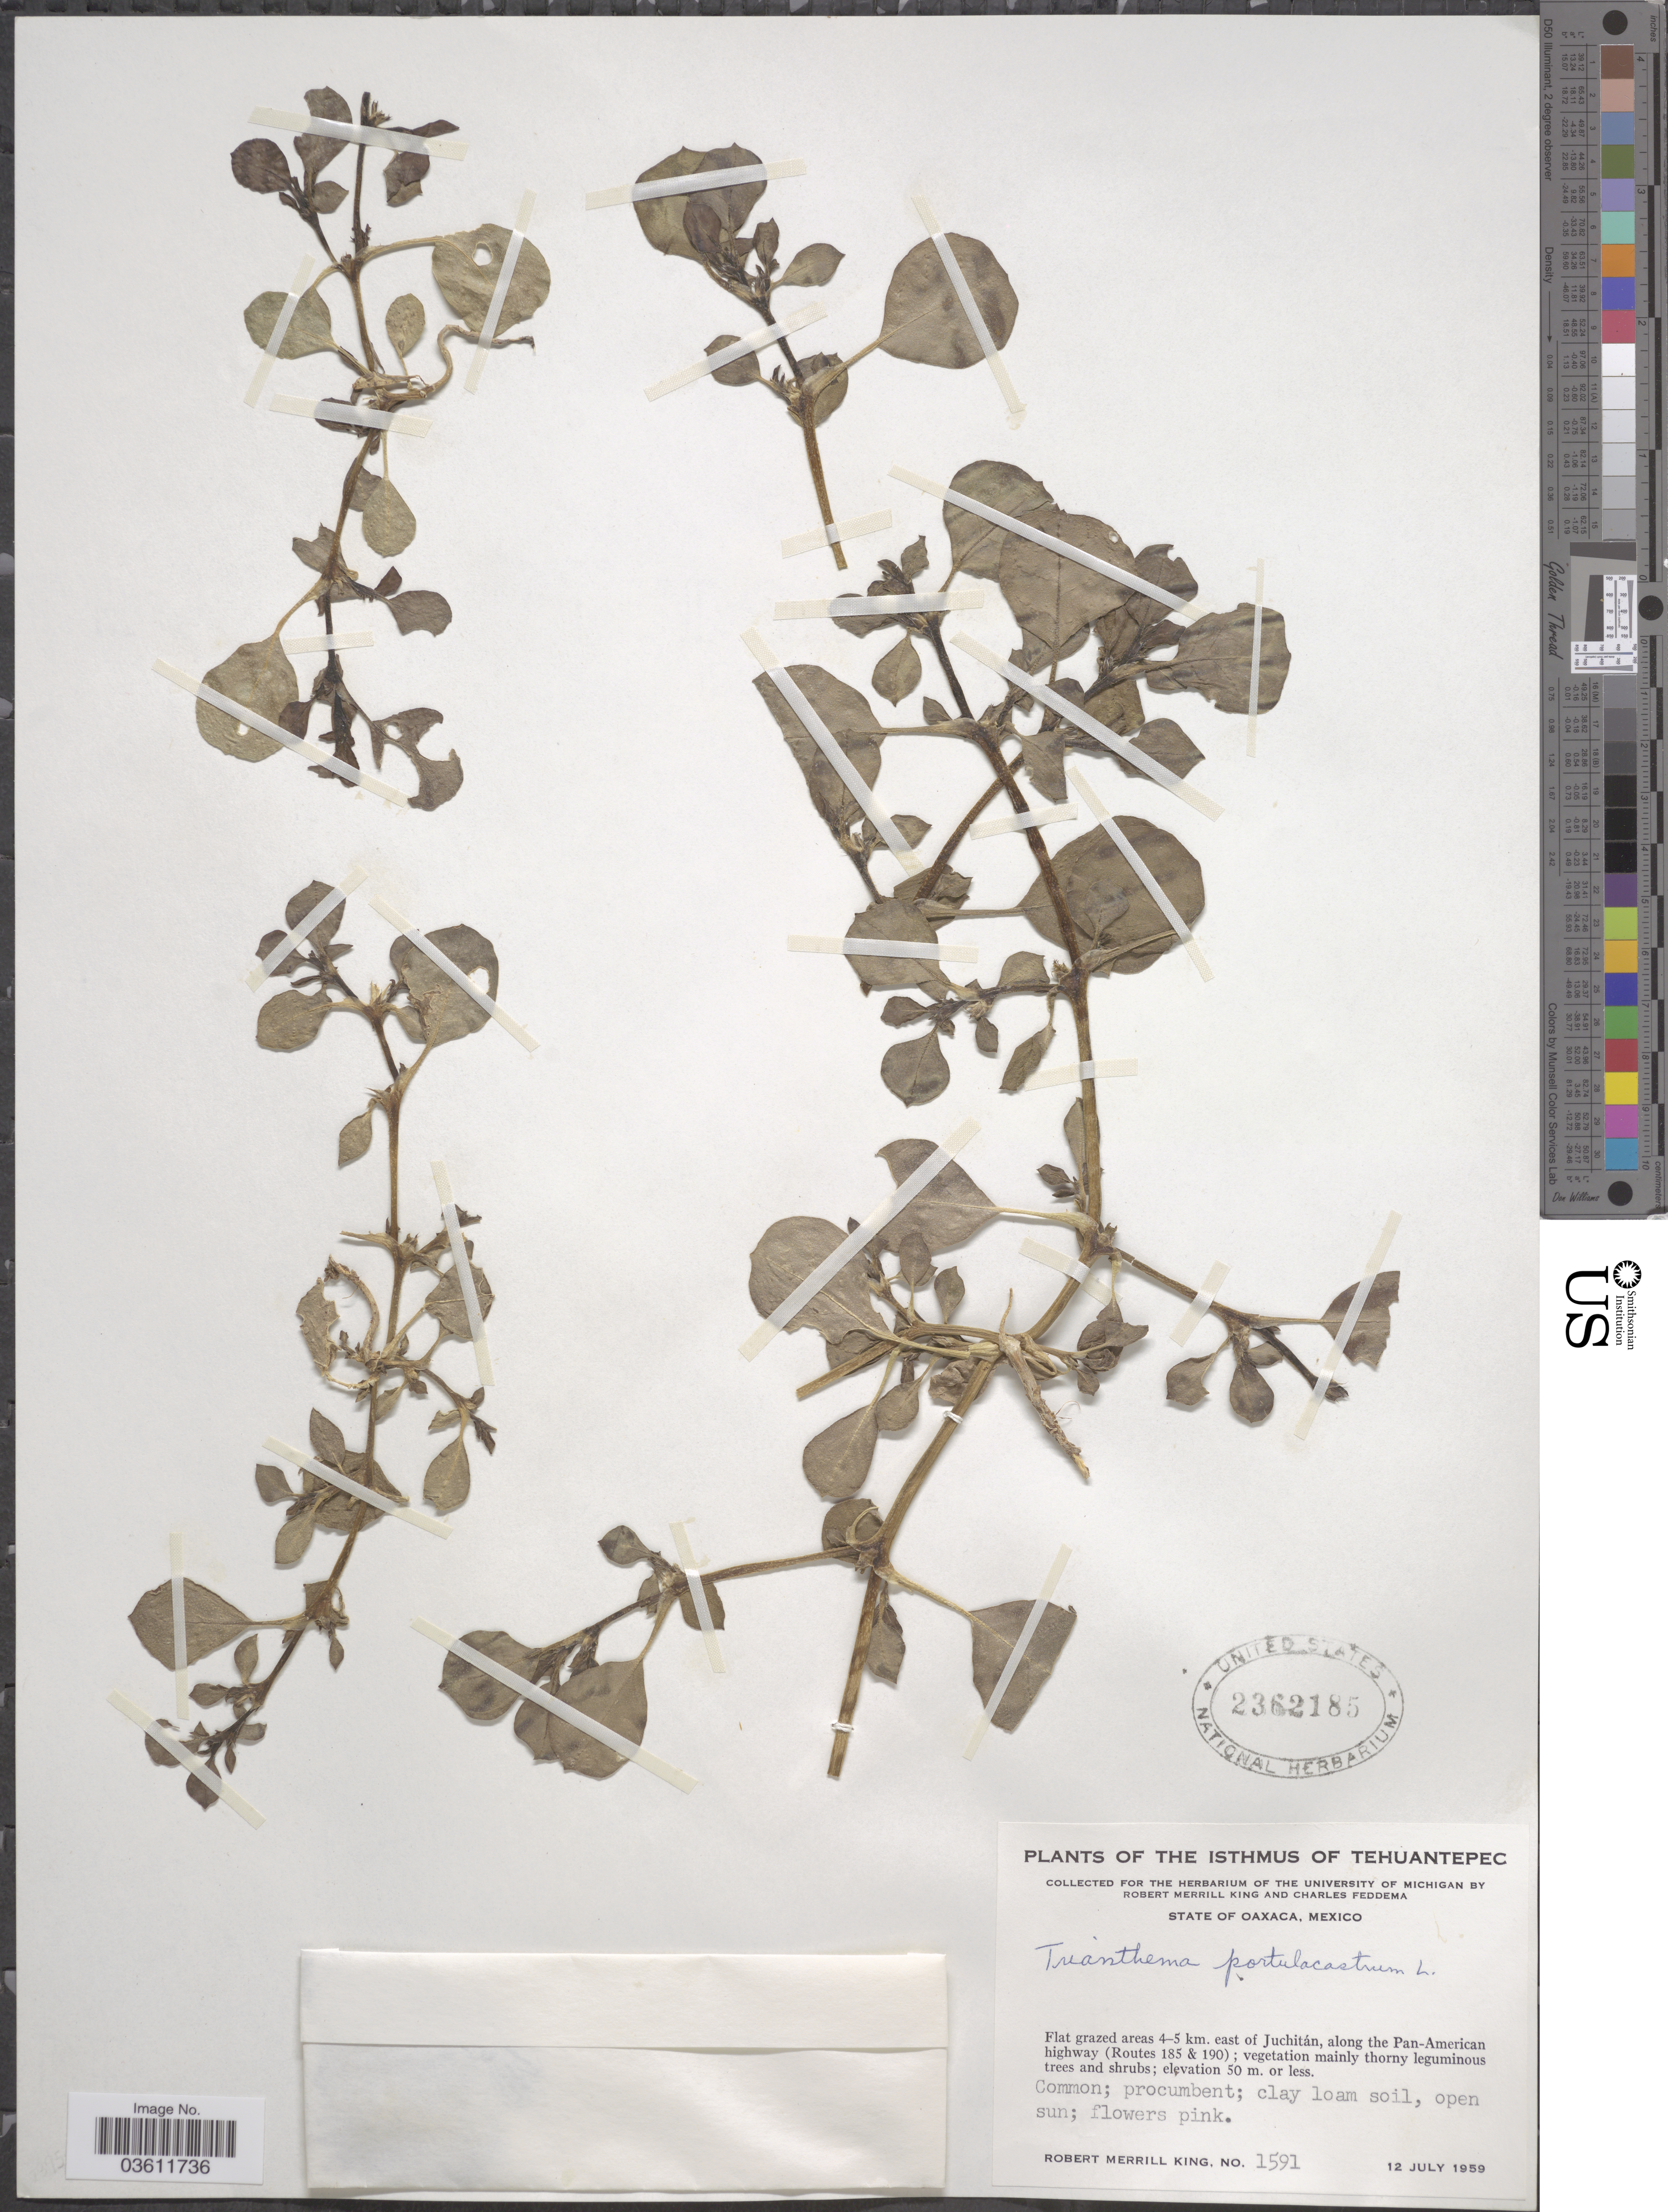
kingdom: Plantae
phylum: Tracheophyta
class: Magnoliopsida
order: Caryophyllales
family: Aizoaceae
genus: Trianthema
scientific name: Trianthema portulacastrum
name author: L.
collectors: R. M. King & C. Feddema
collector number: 1591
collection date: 1959-07-12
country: Mexico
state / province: Oaxaca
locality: The Isthmus of Tehuantepec. Areas 4-5 km. east of Juchitán, along the Pan-American highway (Routes 185 & 190).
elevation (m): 50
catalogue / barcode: US 2362185